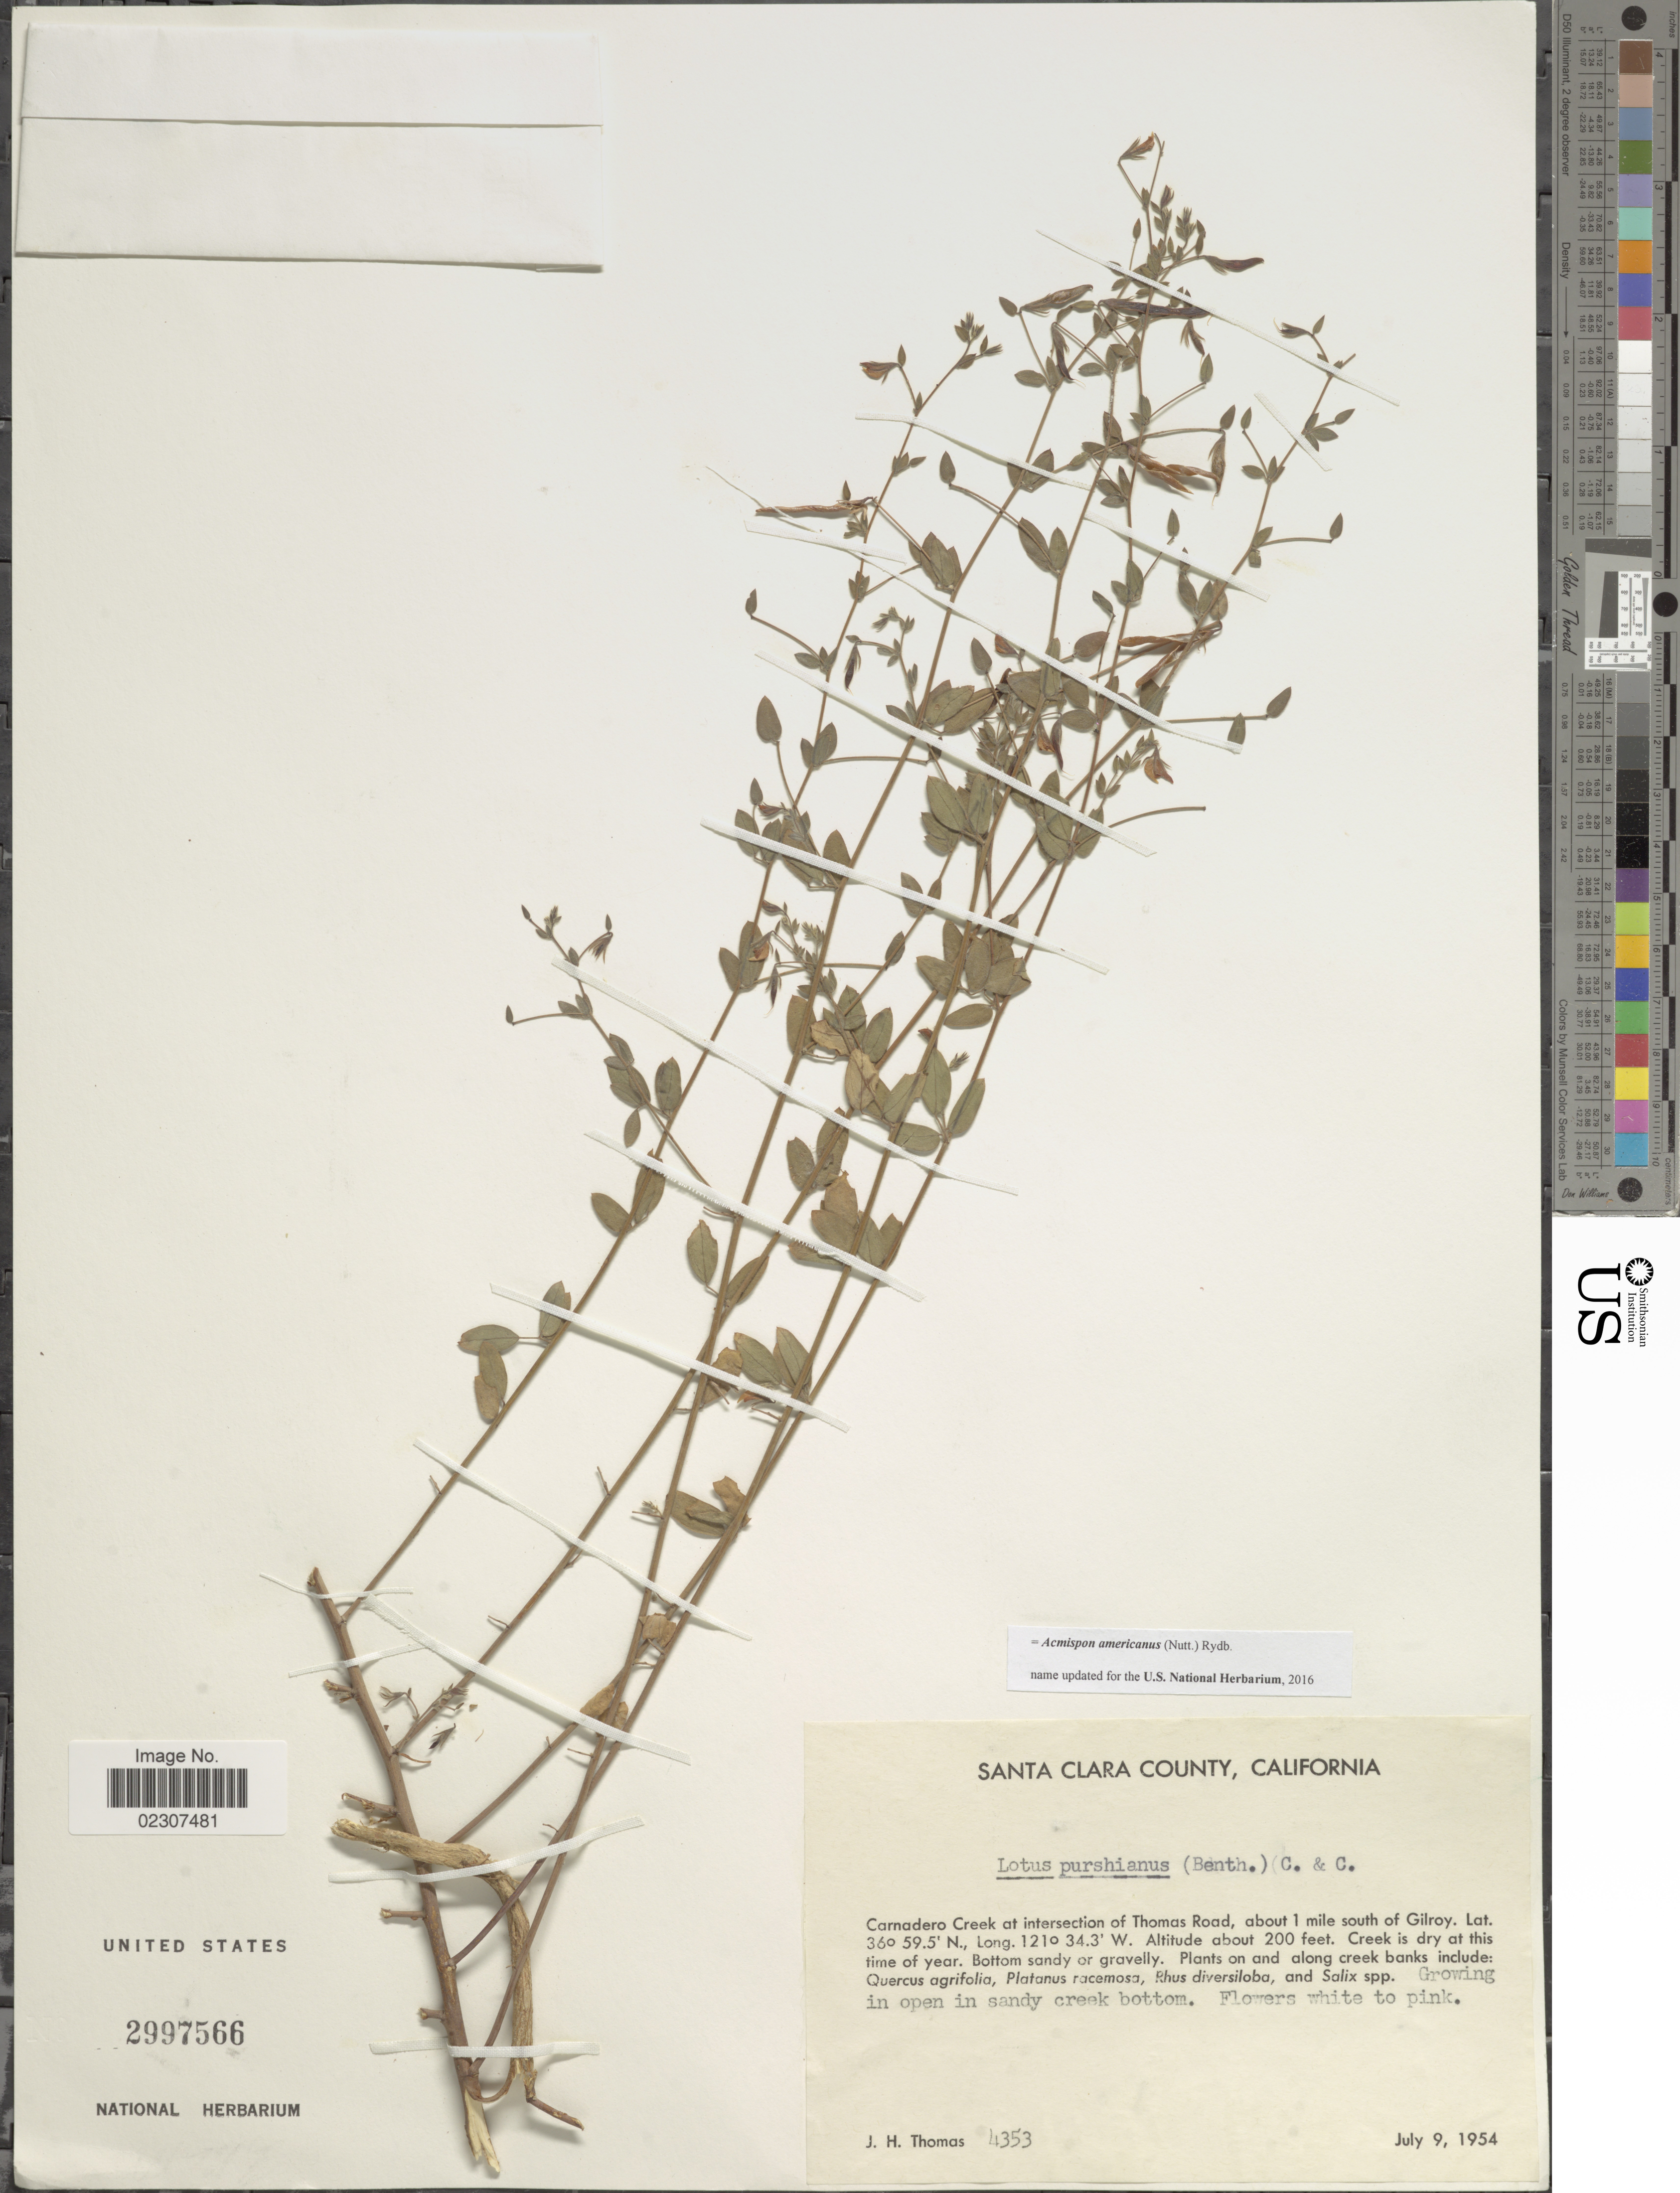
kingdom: Plantae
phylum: Tracheophyta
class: Magnoliopsida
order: Fabales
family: Fabaceae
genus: Acmispon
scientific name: Acmispon americanus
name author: (Nutt.) Rydb.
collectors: J. H. Thomas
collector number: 4353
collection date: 1954-07-09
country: United States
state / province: California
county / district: Santa Clara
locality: Santa Clara County, California, Carnadero Creek at intersection of Thomas Road, about 1 miles south of Gilroy.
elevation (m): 61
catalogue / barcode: US 2997566